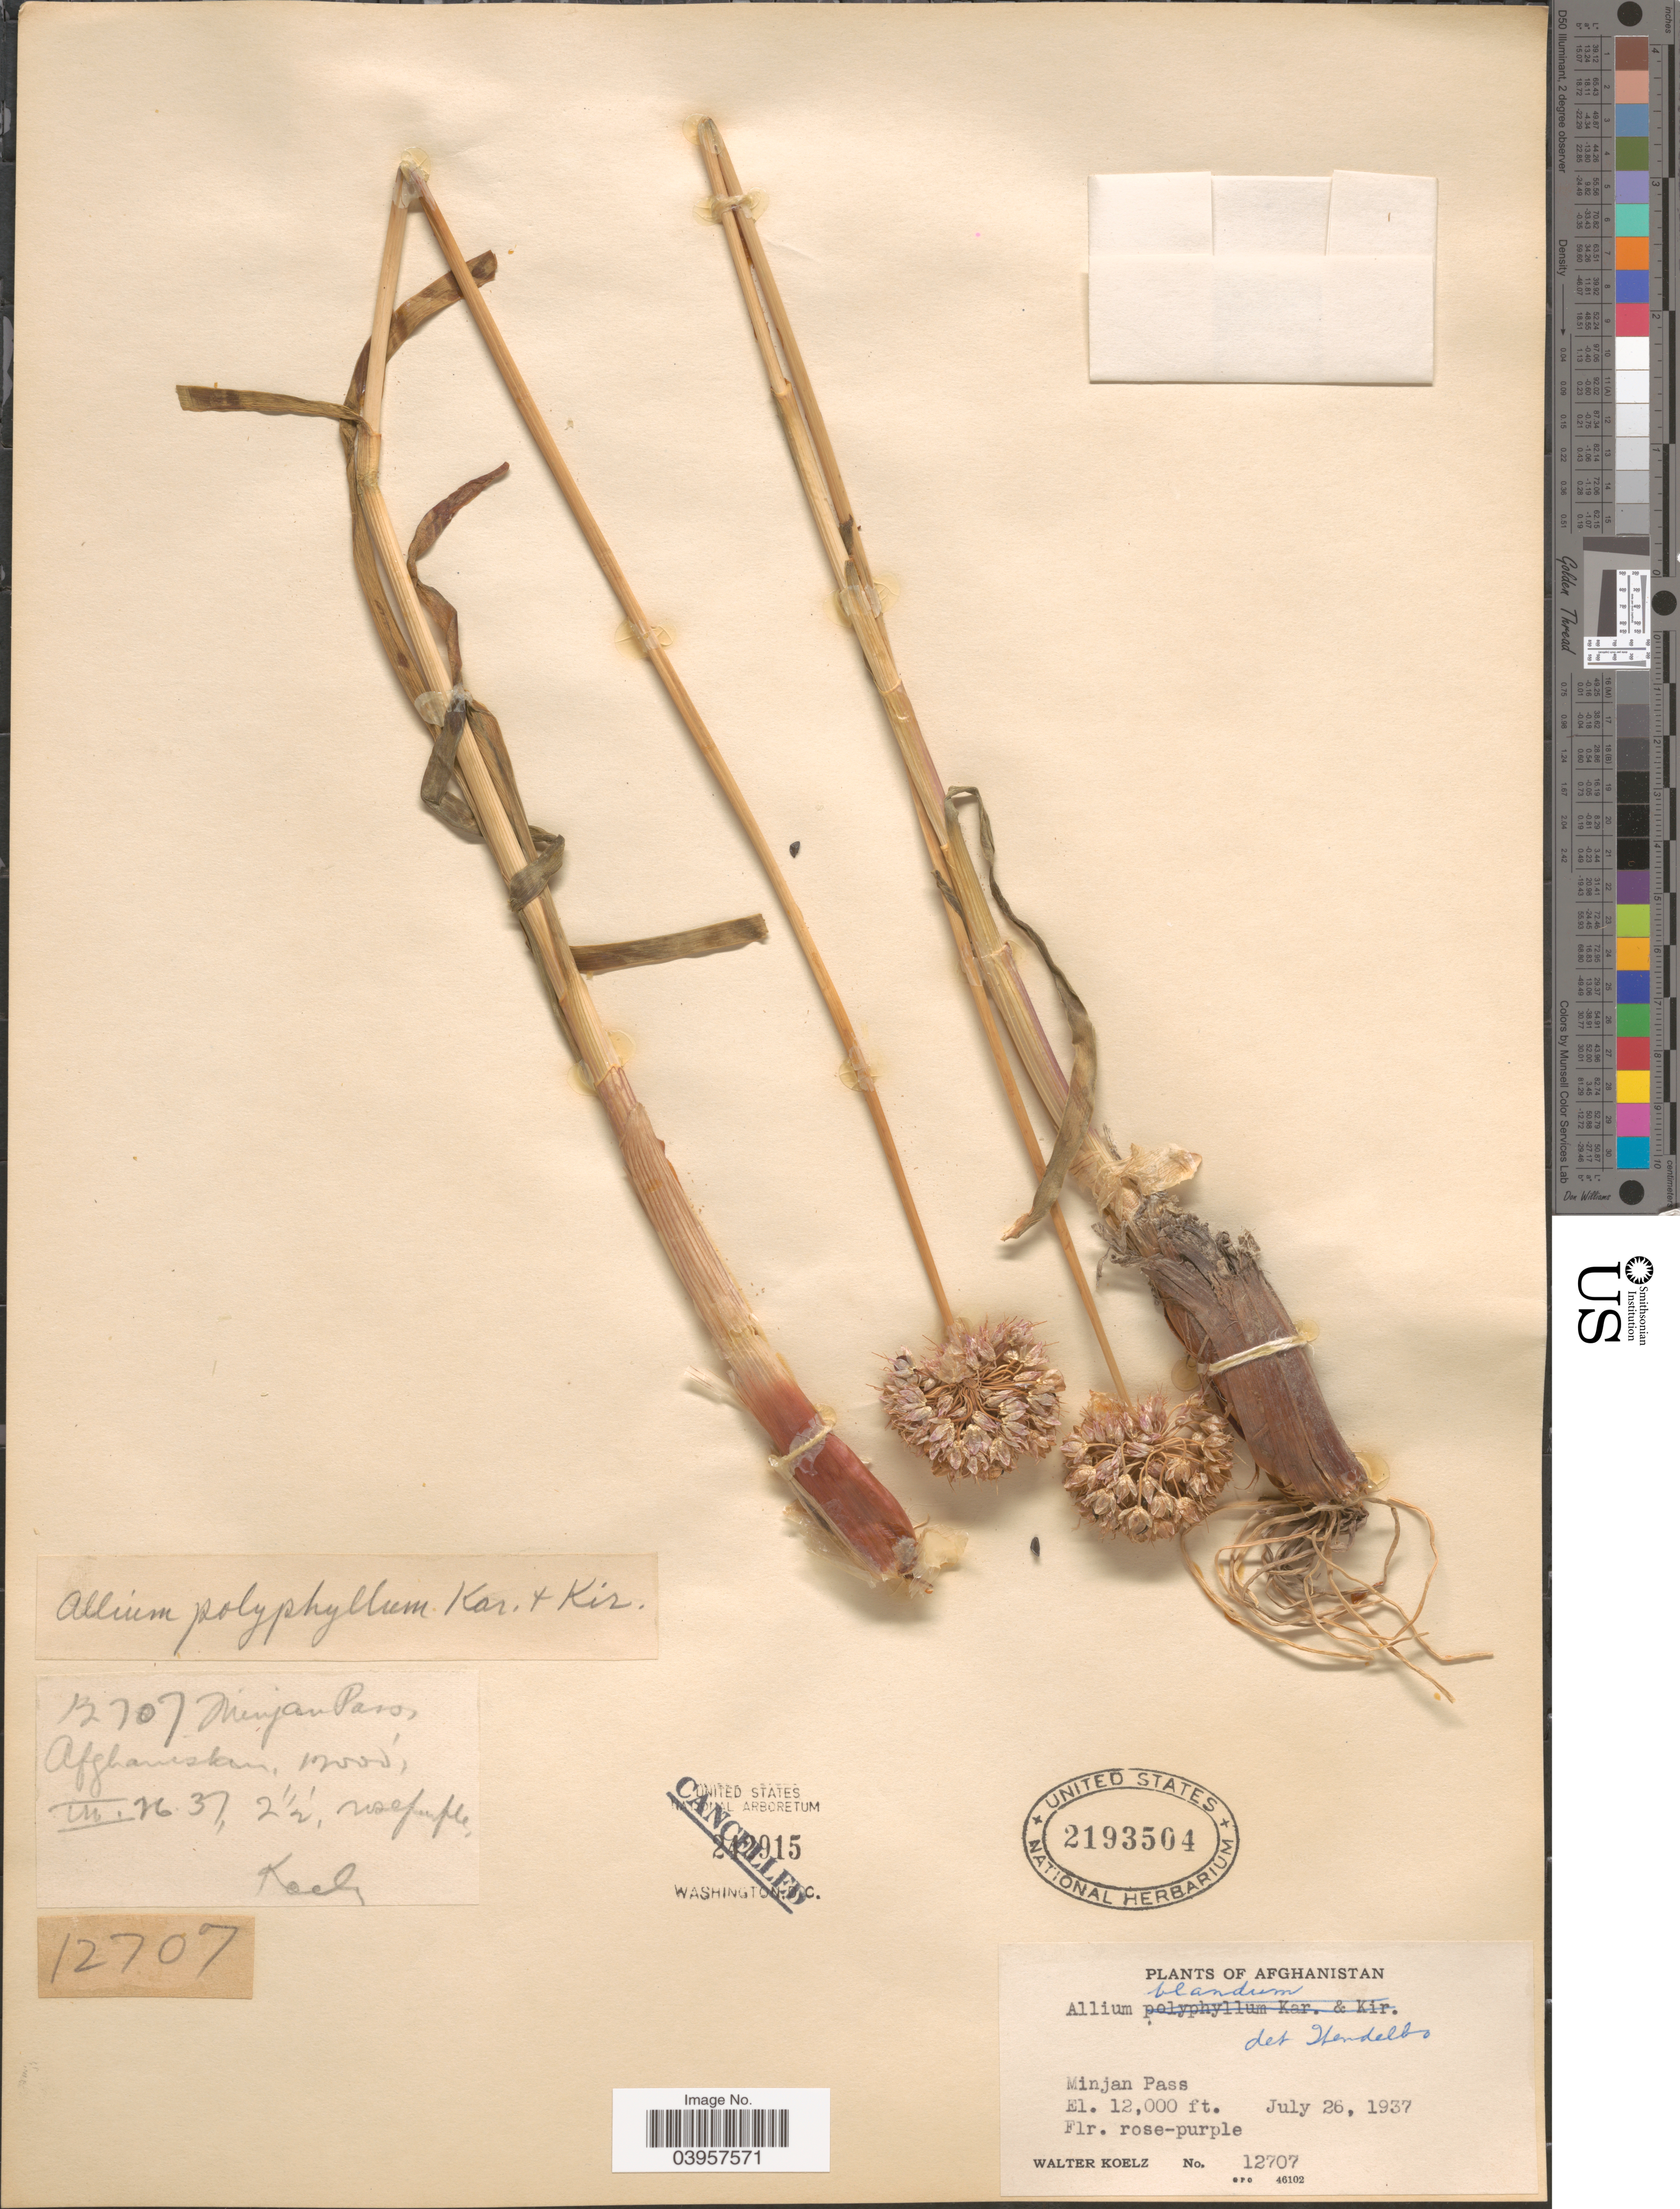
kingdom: Plantae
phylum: Tracheophyta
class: Liliopsida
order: Asparagales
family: Amaryllidaceae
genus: Allium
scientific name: Allium blandum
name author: Wall.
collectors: W. N. Koelz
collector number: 12707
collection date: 1937-07-26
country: Afghanistan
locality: Minjan Pass.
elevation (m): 3658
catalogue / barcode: US 2193504